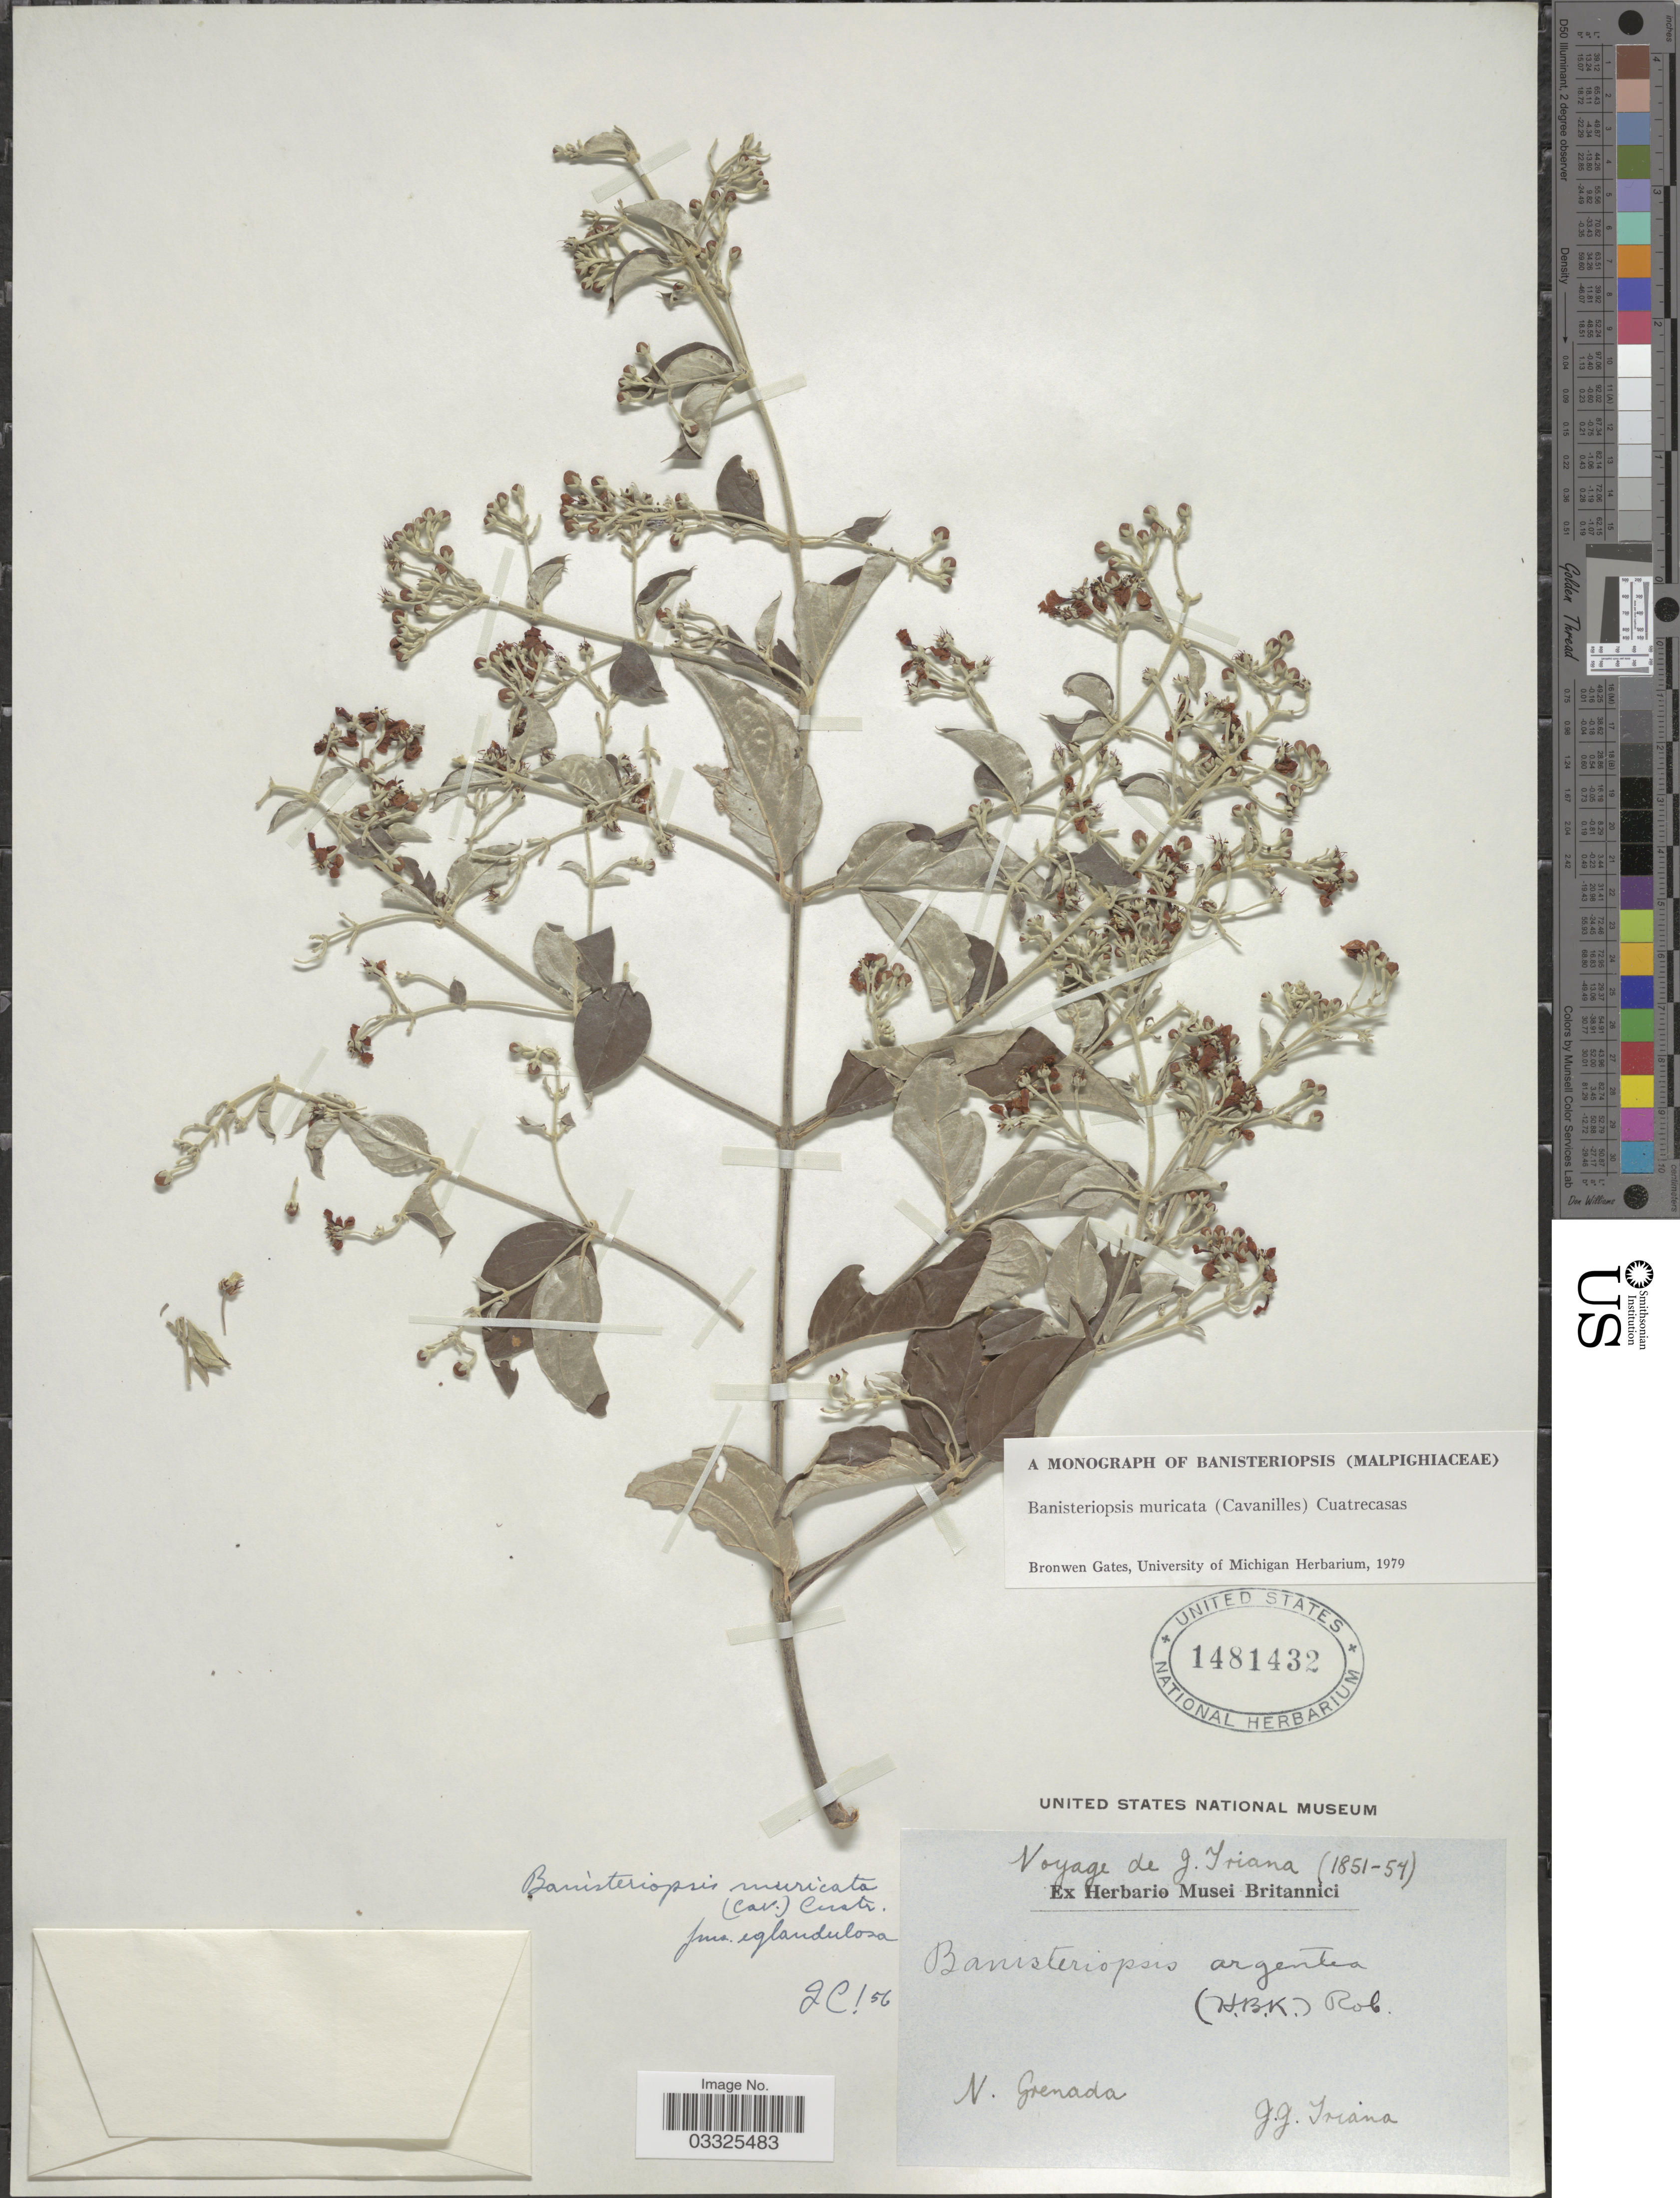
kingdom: Plantae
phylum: Tracheophyta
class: Magnoliopsida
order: Malpighiales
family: Malpighiaceae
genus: Banisteriopsis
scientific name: Banisteriopsis muricata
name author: (Cav.) Cuatrec.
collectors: J. J. Triana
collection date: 1851/1854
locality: N. Grenada.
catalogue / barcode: US 1481432